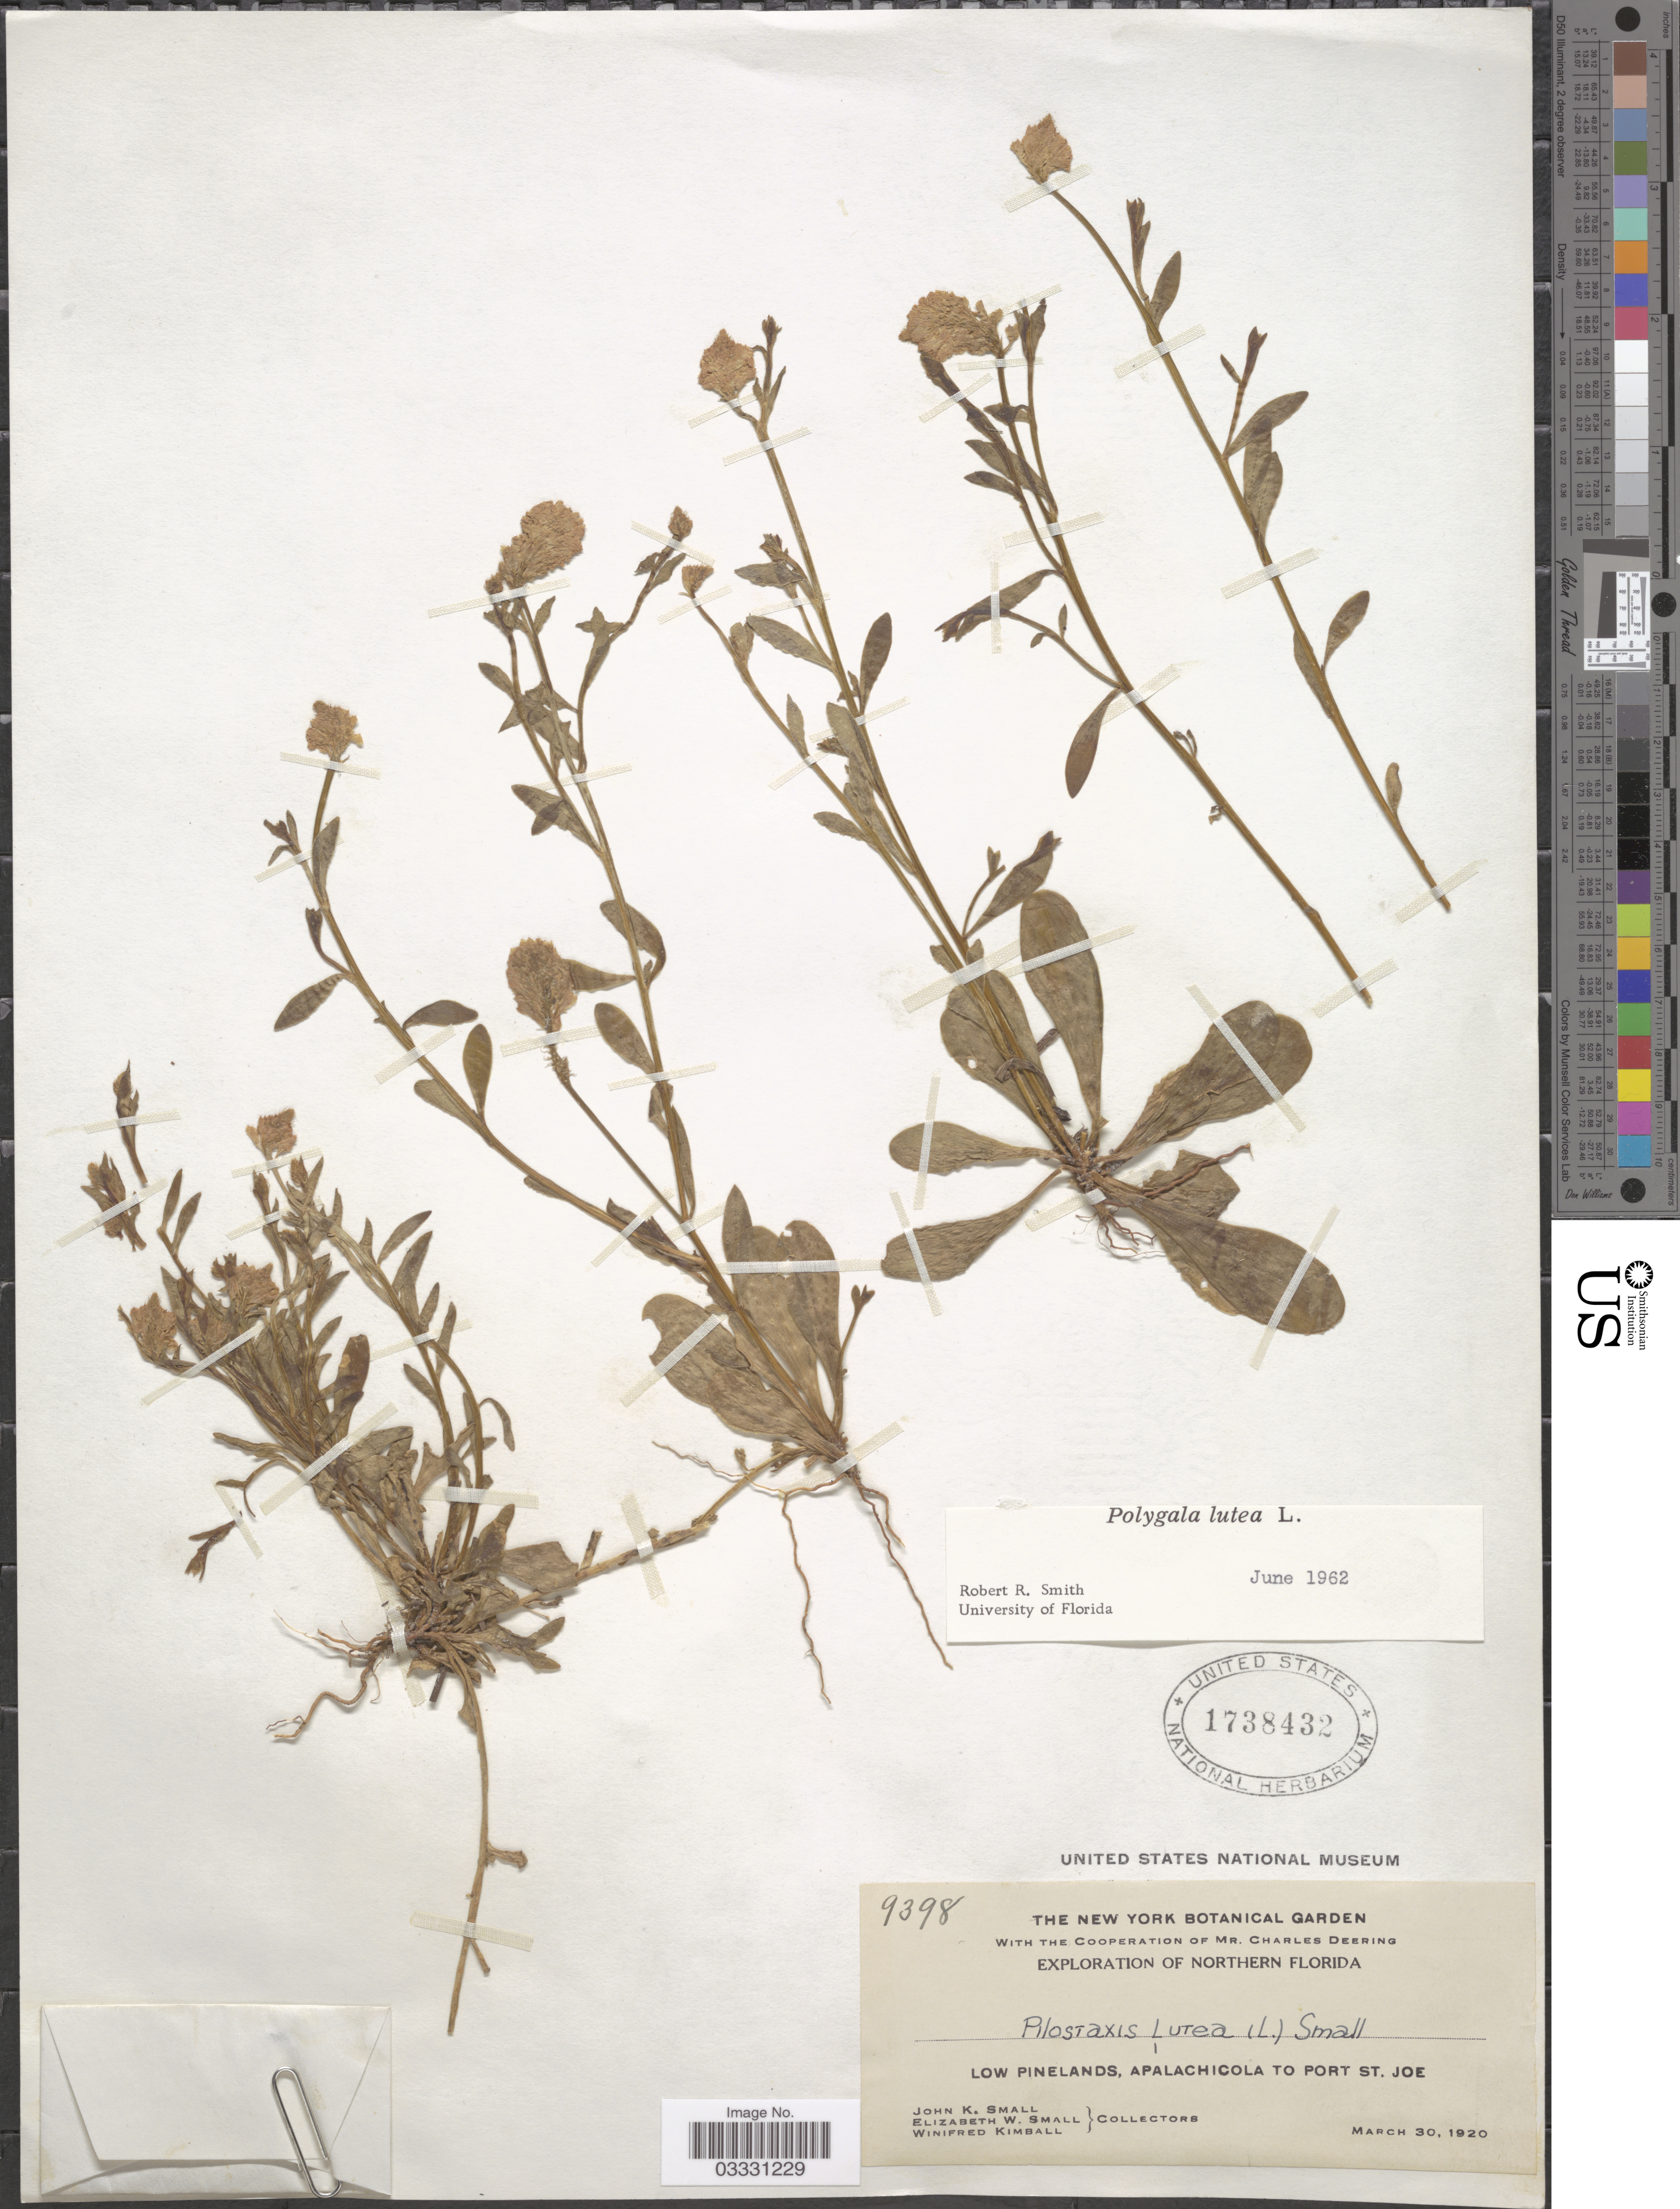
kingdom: Plantae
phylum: Tracheophyta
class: Magnoliopsida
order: Fabales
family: Polygalaceae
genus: Polygala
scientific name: Polygala lutea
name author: L.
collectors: J. K. Small, E. W. Small & W. Kimball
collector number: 9398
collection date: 1920-03-30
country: United States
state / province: Florida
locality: Northern Florida. Apalachicola to Port St. Joe.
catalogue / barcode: US 1738432